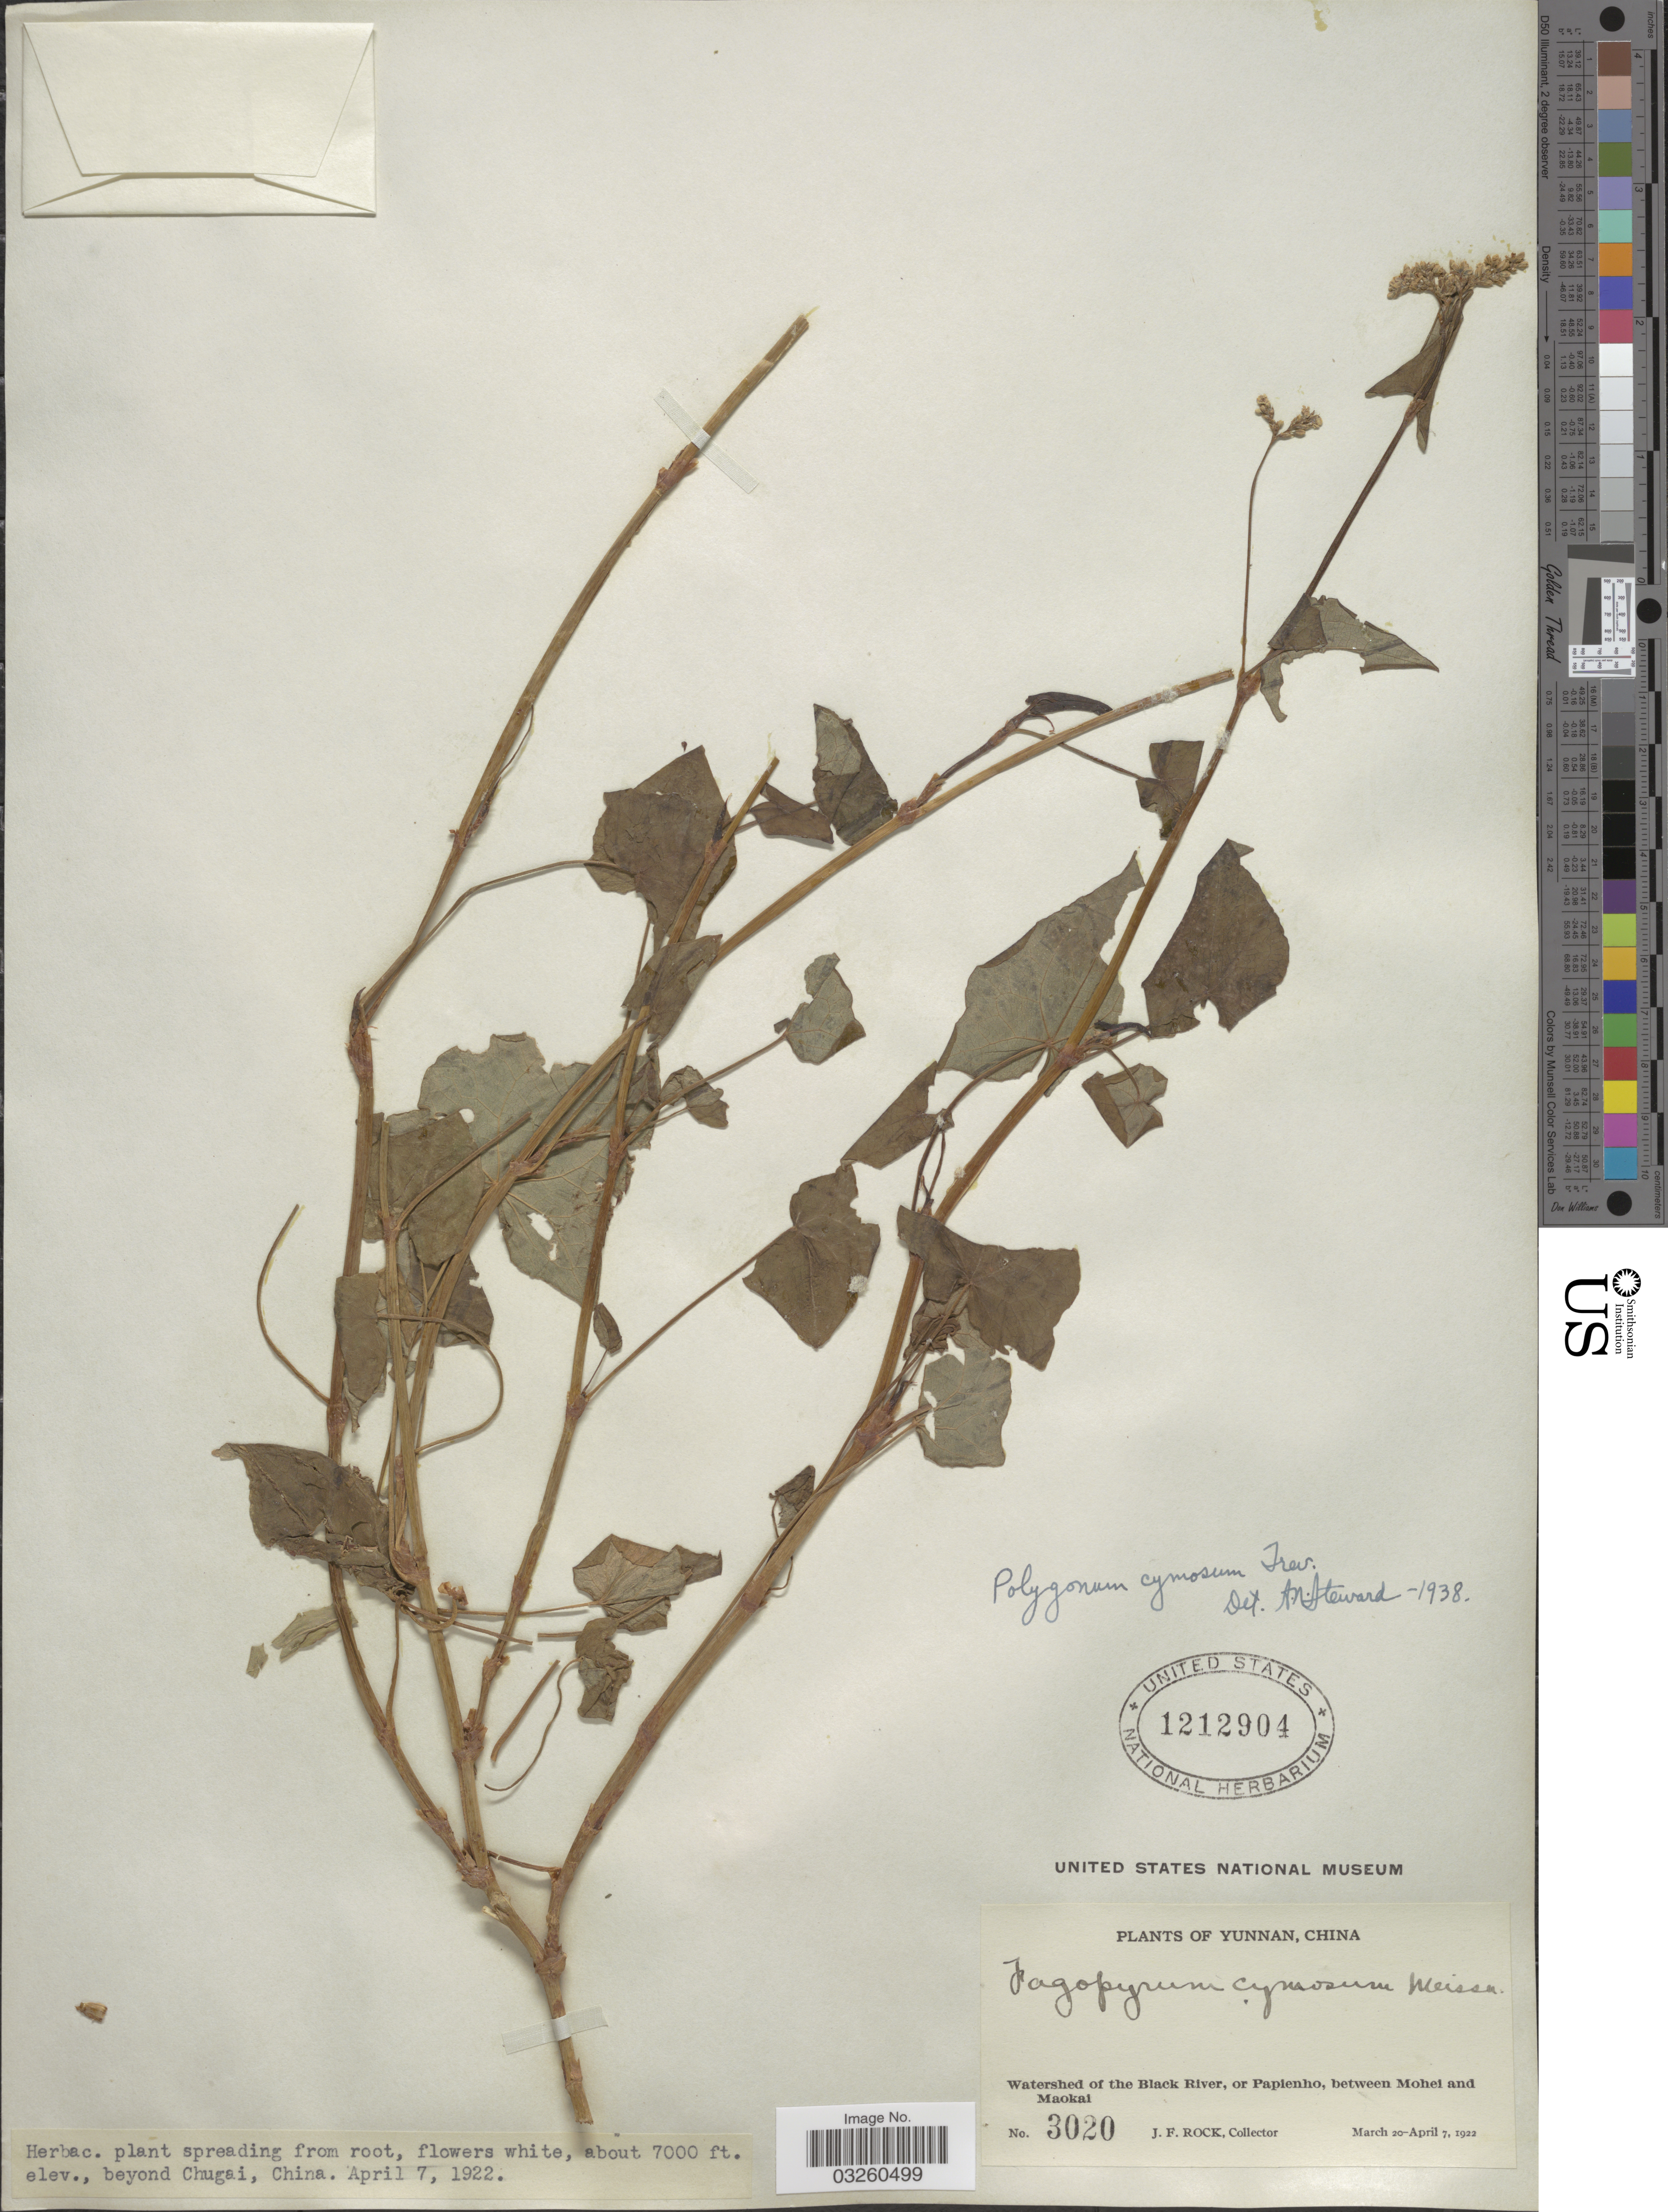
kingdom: Plantae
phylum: Tracheophyta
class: Magnoliopsida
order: Caryophyllales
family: Polygonaceae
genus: Fagopyrum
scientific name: Fagopyrum cymosum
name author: (Trevir.) Meisn.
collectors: J. Rock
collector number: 3020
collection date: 1922-04-07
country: China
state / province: Yunnan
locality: Watershed of the Black River, or Papienho, between Mohei and Maokai.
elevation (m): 2134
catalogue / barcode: US 1212904